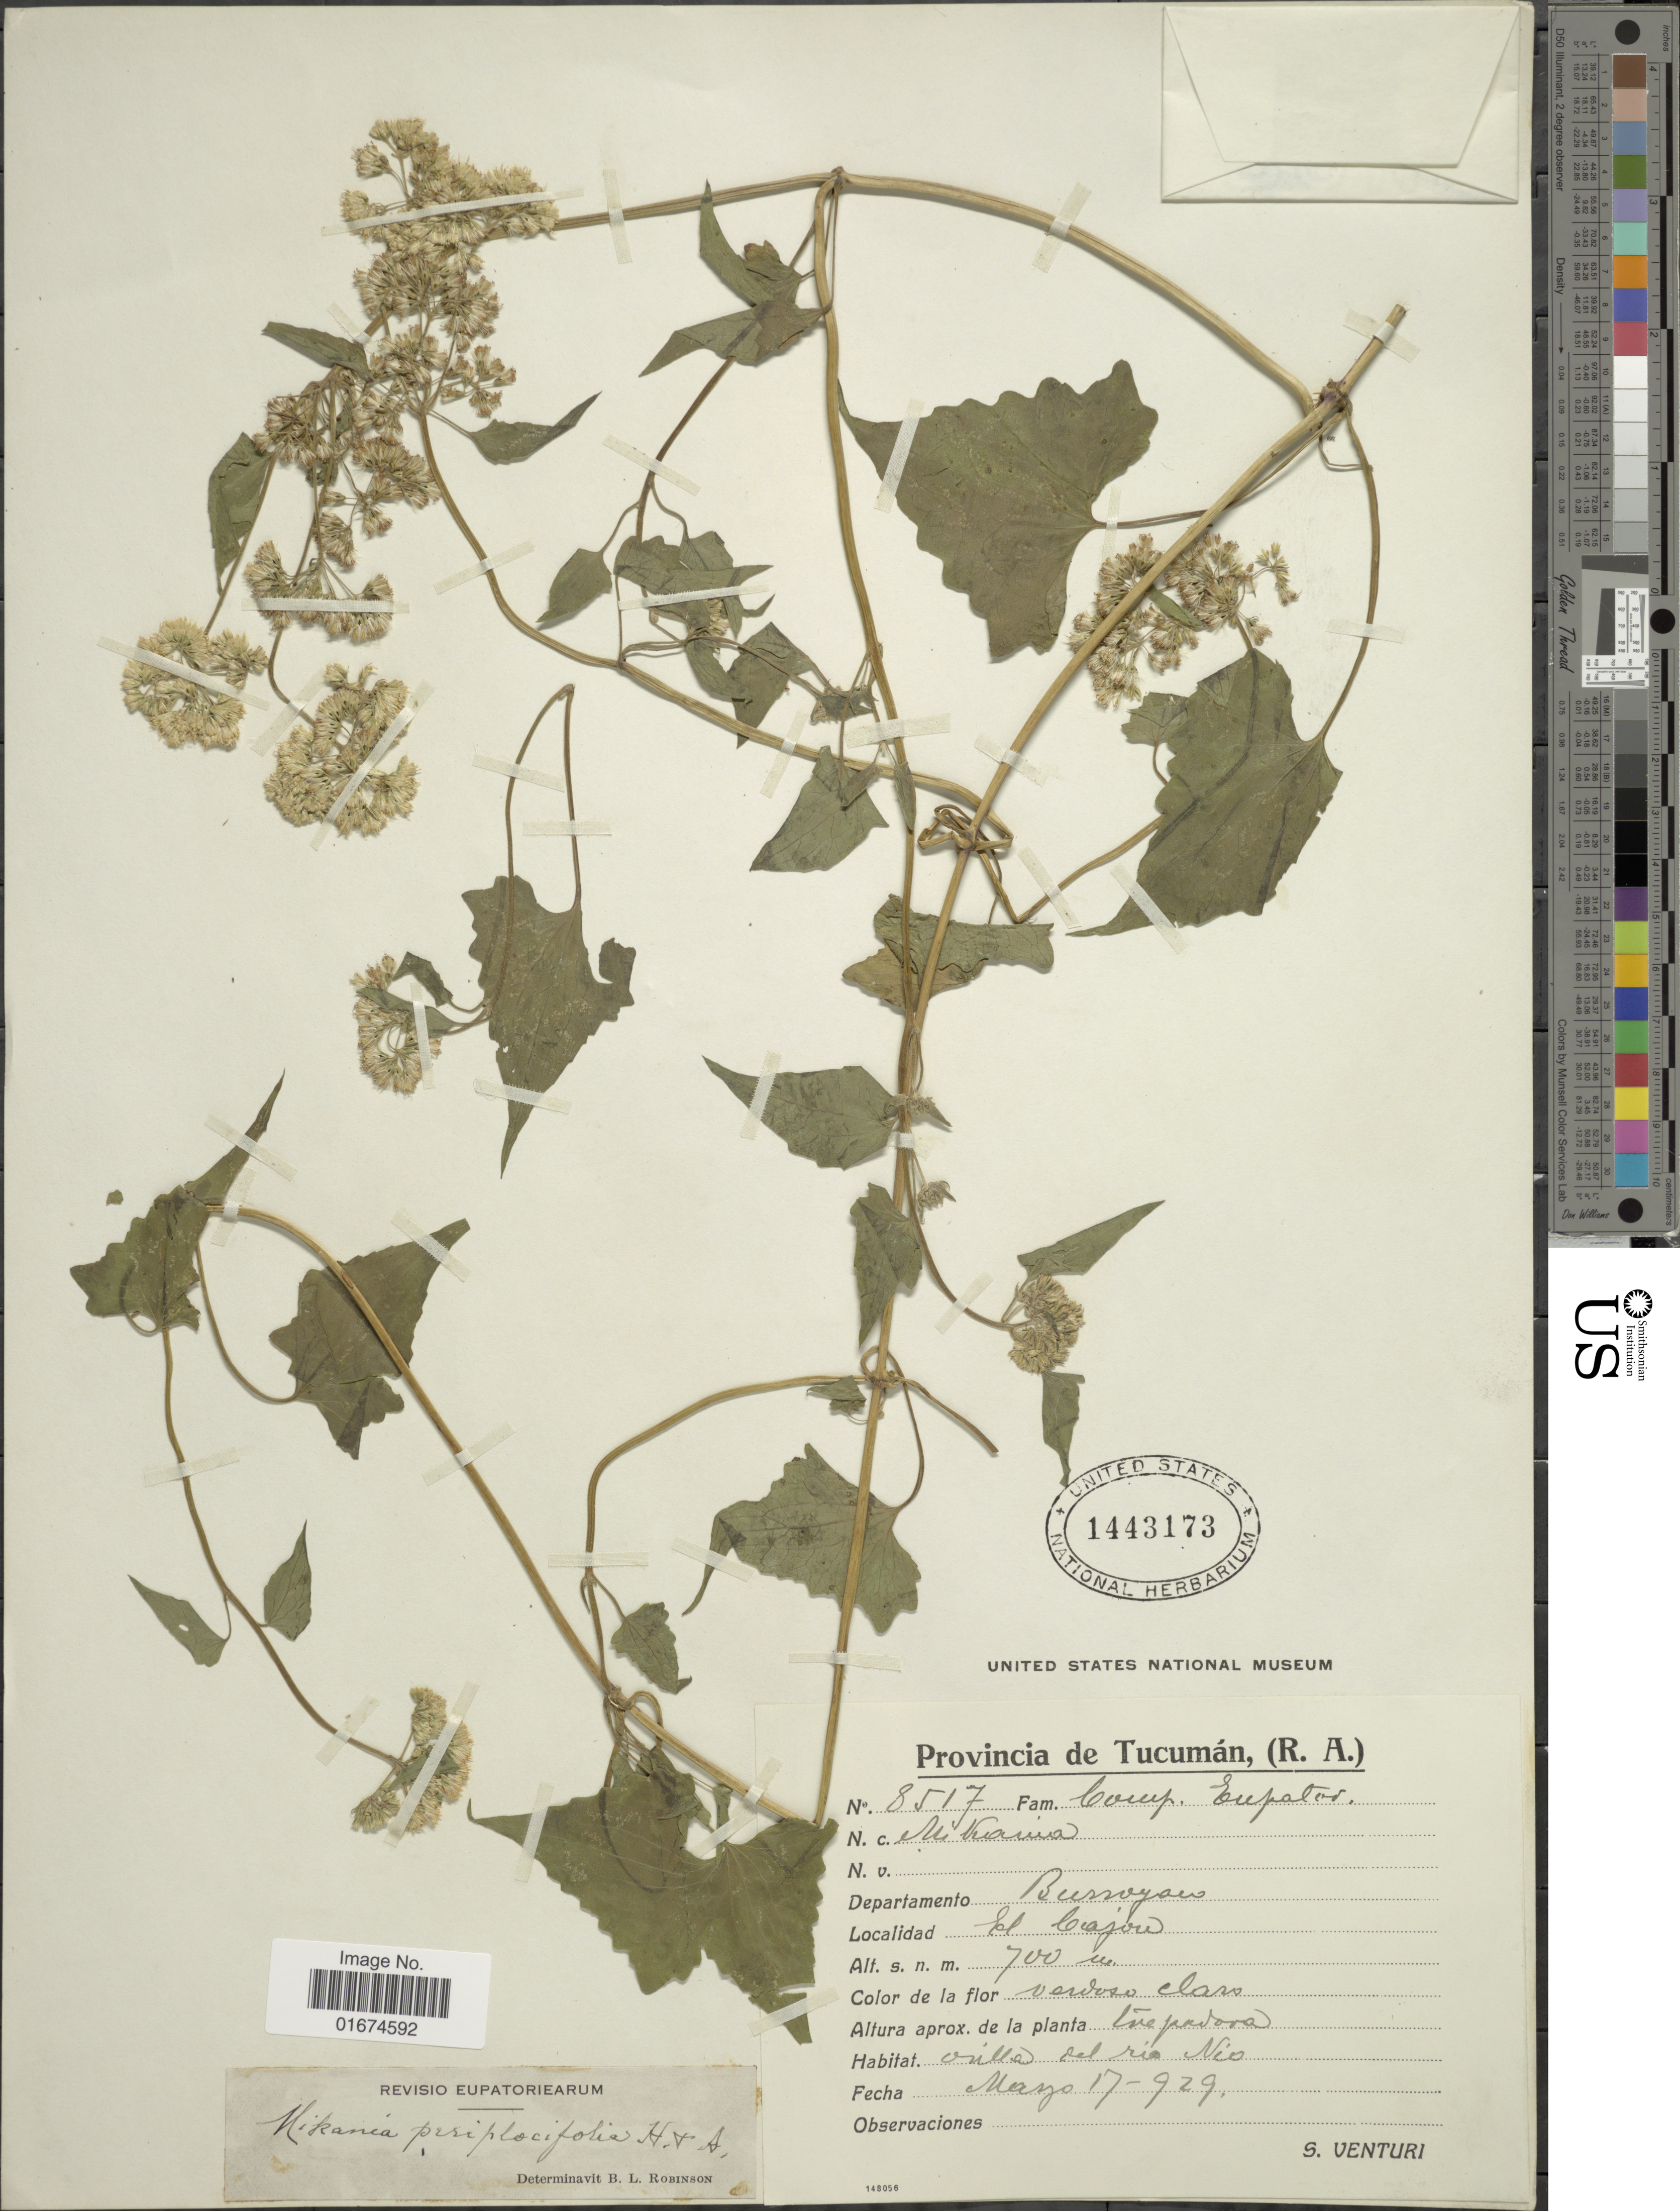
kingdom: Plantae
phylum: Tracheophyta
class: Magnoliopsida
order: Asterales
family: Asteraceae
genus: Mikania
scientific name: Mikania periplocifolia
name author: Hook. & Arn.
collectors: S. Venturi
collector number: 8517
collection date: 1929-03-17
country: Argentina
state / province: Tucuman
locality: (R.A.), Departamento Bussow, El Cajon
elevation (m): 700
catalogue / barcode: US 1443173